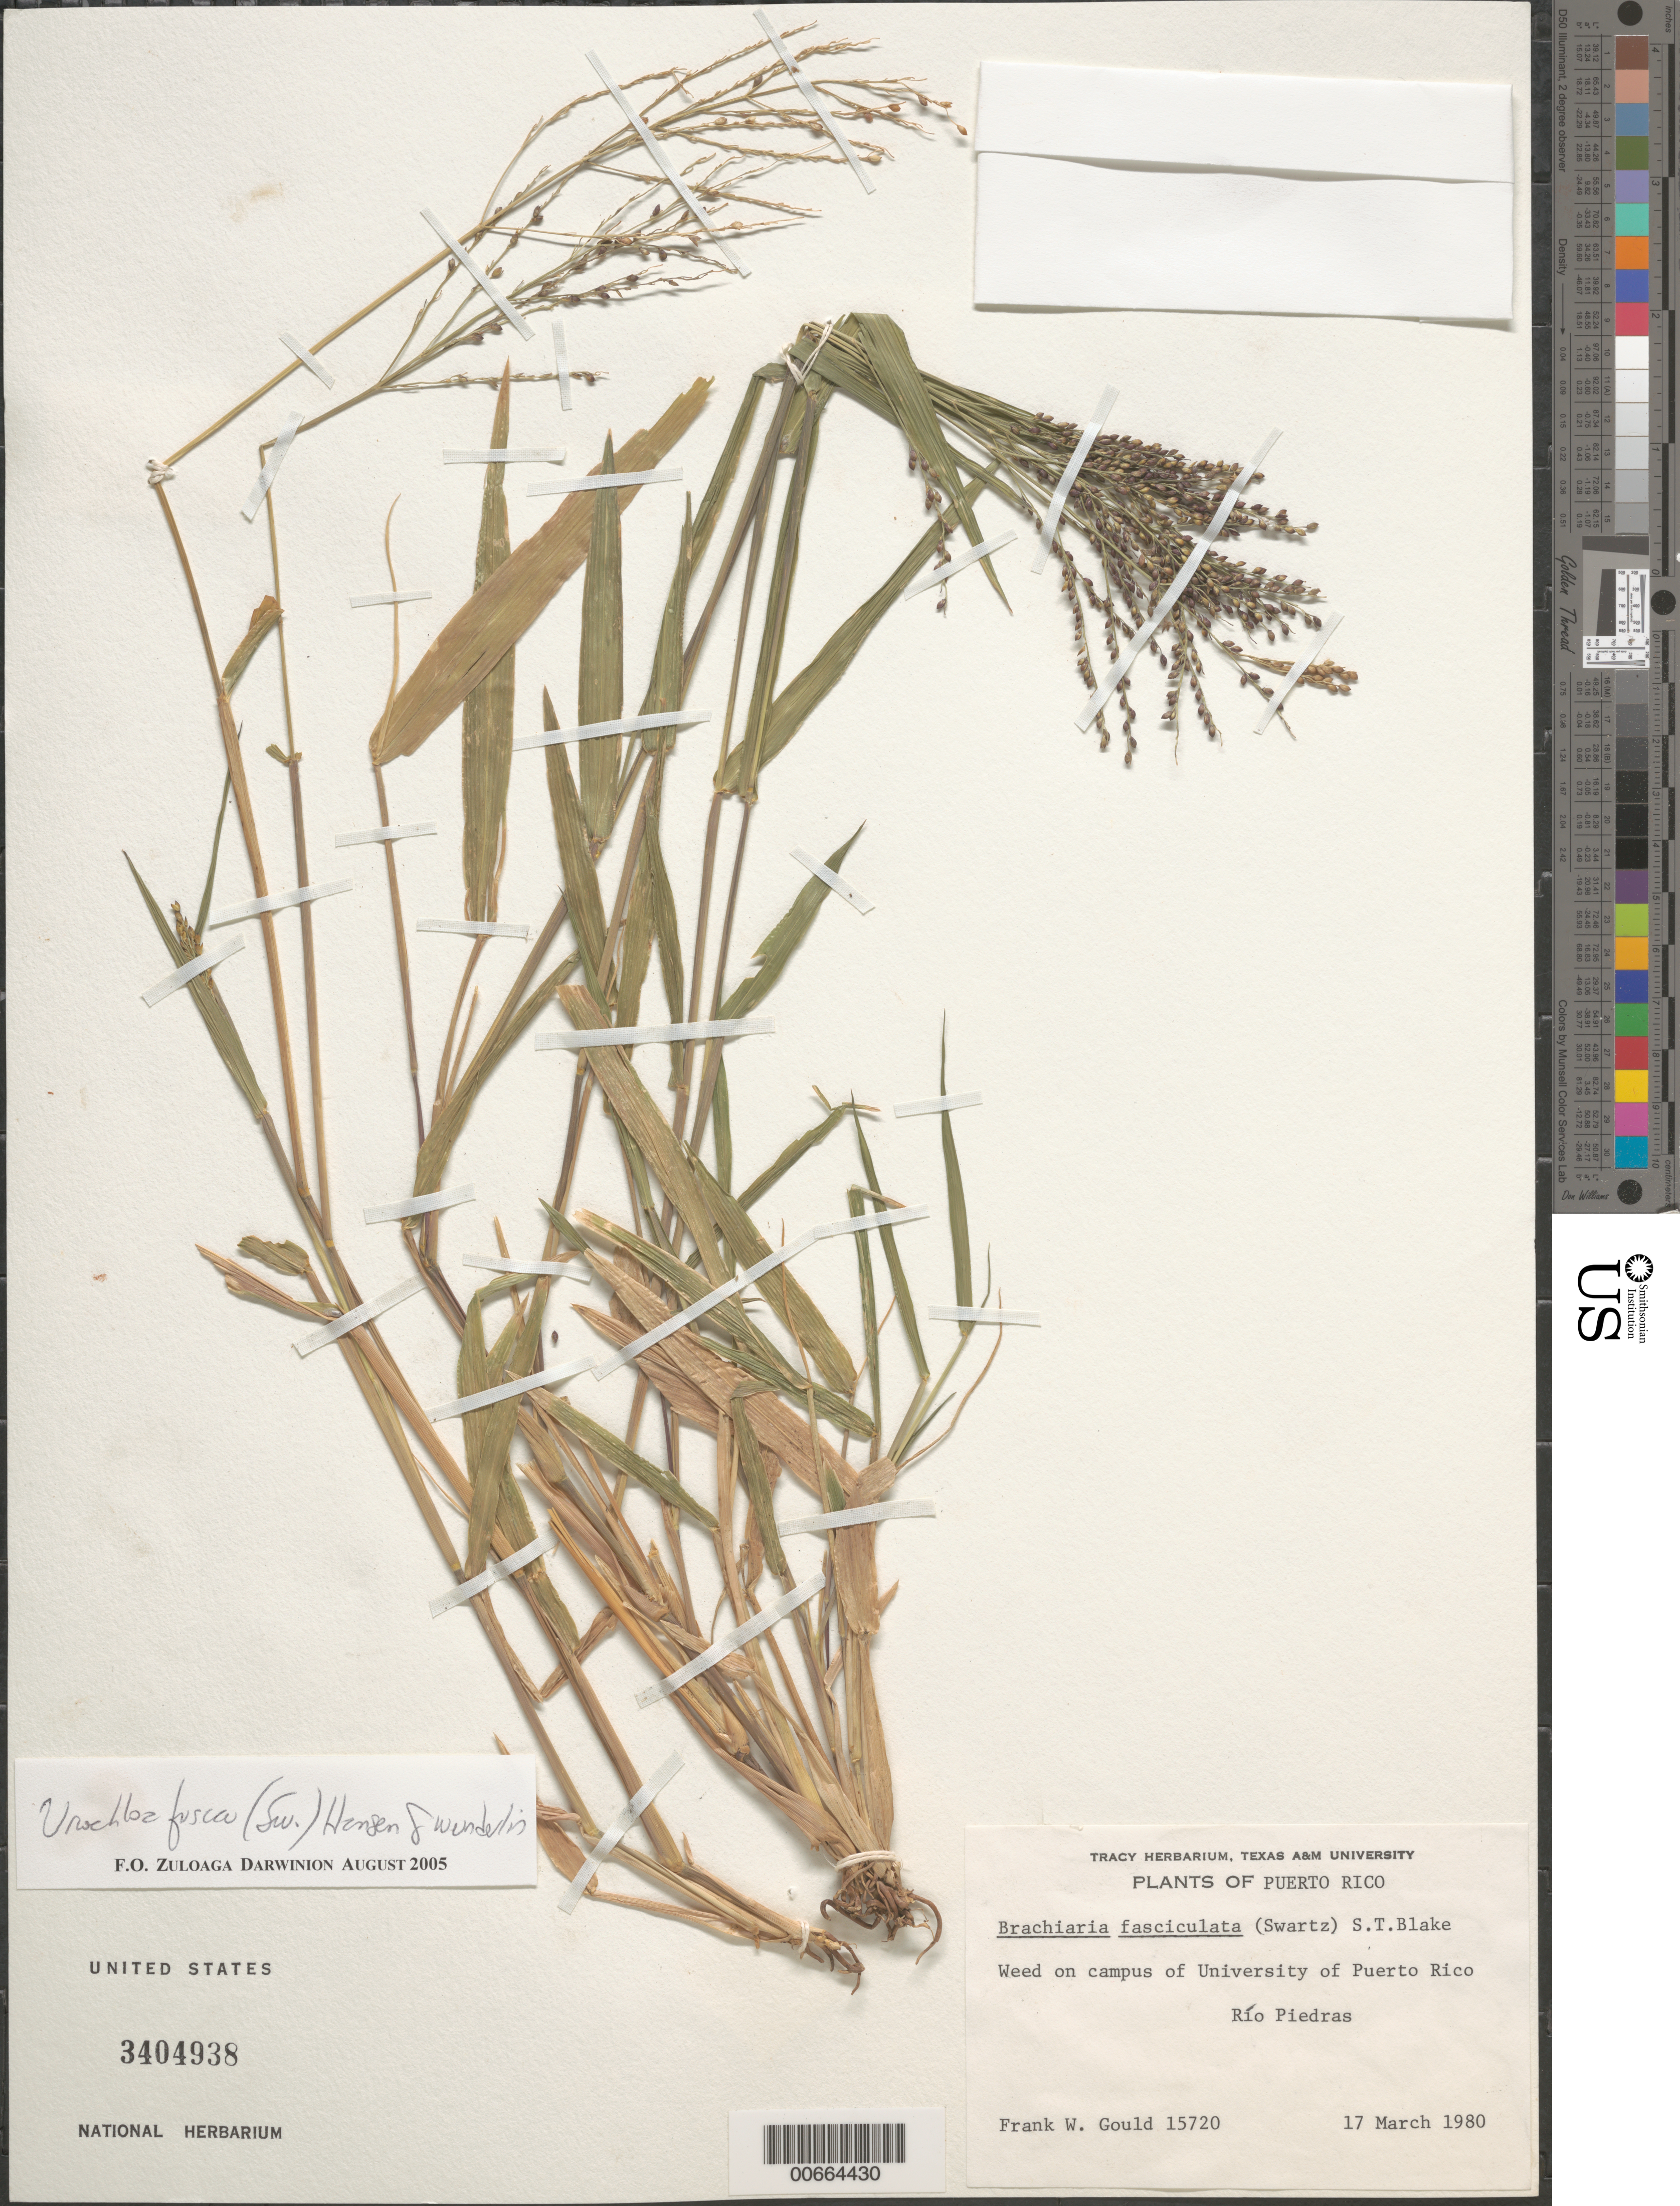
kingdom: Plantae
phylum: Tracheophyta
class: Liliopsida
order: Poales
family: Poaceae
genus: Urochloa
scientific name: Urochloa fusca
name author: (Sw.) B.F. Hansen & Wunderlin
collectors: F. W. Gould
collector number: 15720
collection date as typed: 17 Mar 1980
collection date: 1980-03-17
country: Puerto Rico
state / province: San Juan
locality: Univ. of P.R. Campus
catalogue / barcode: US 3404938